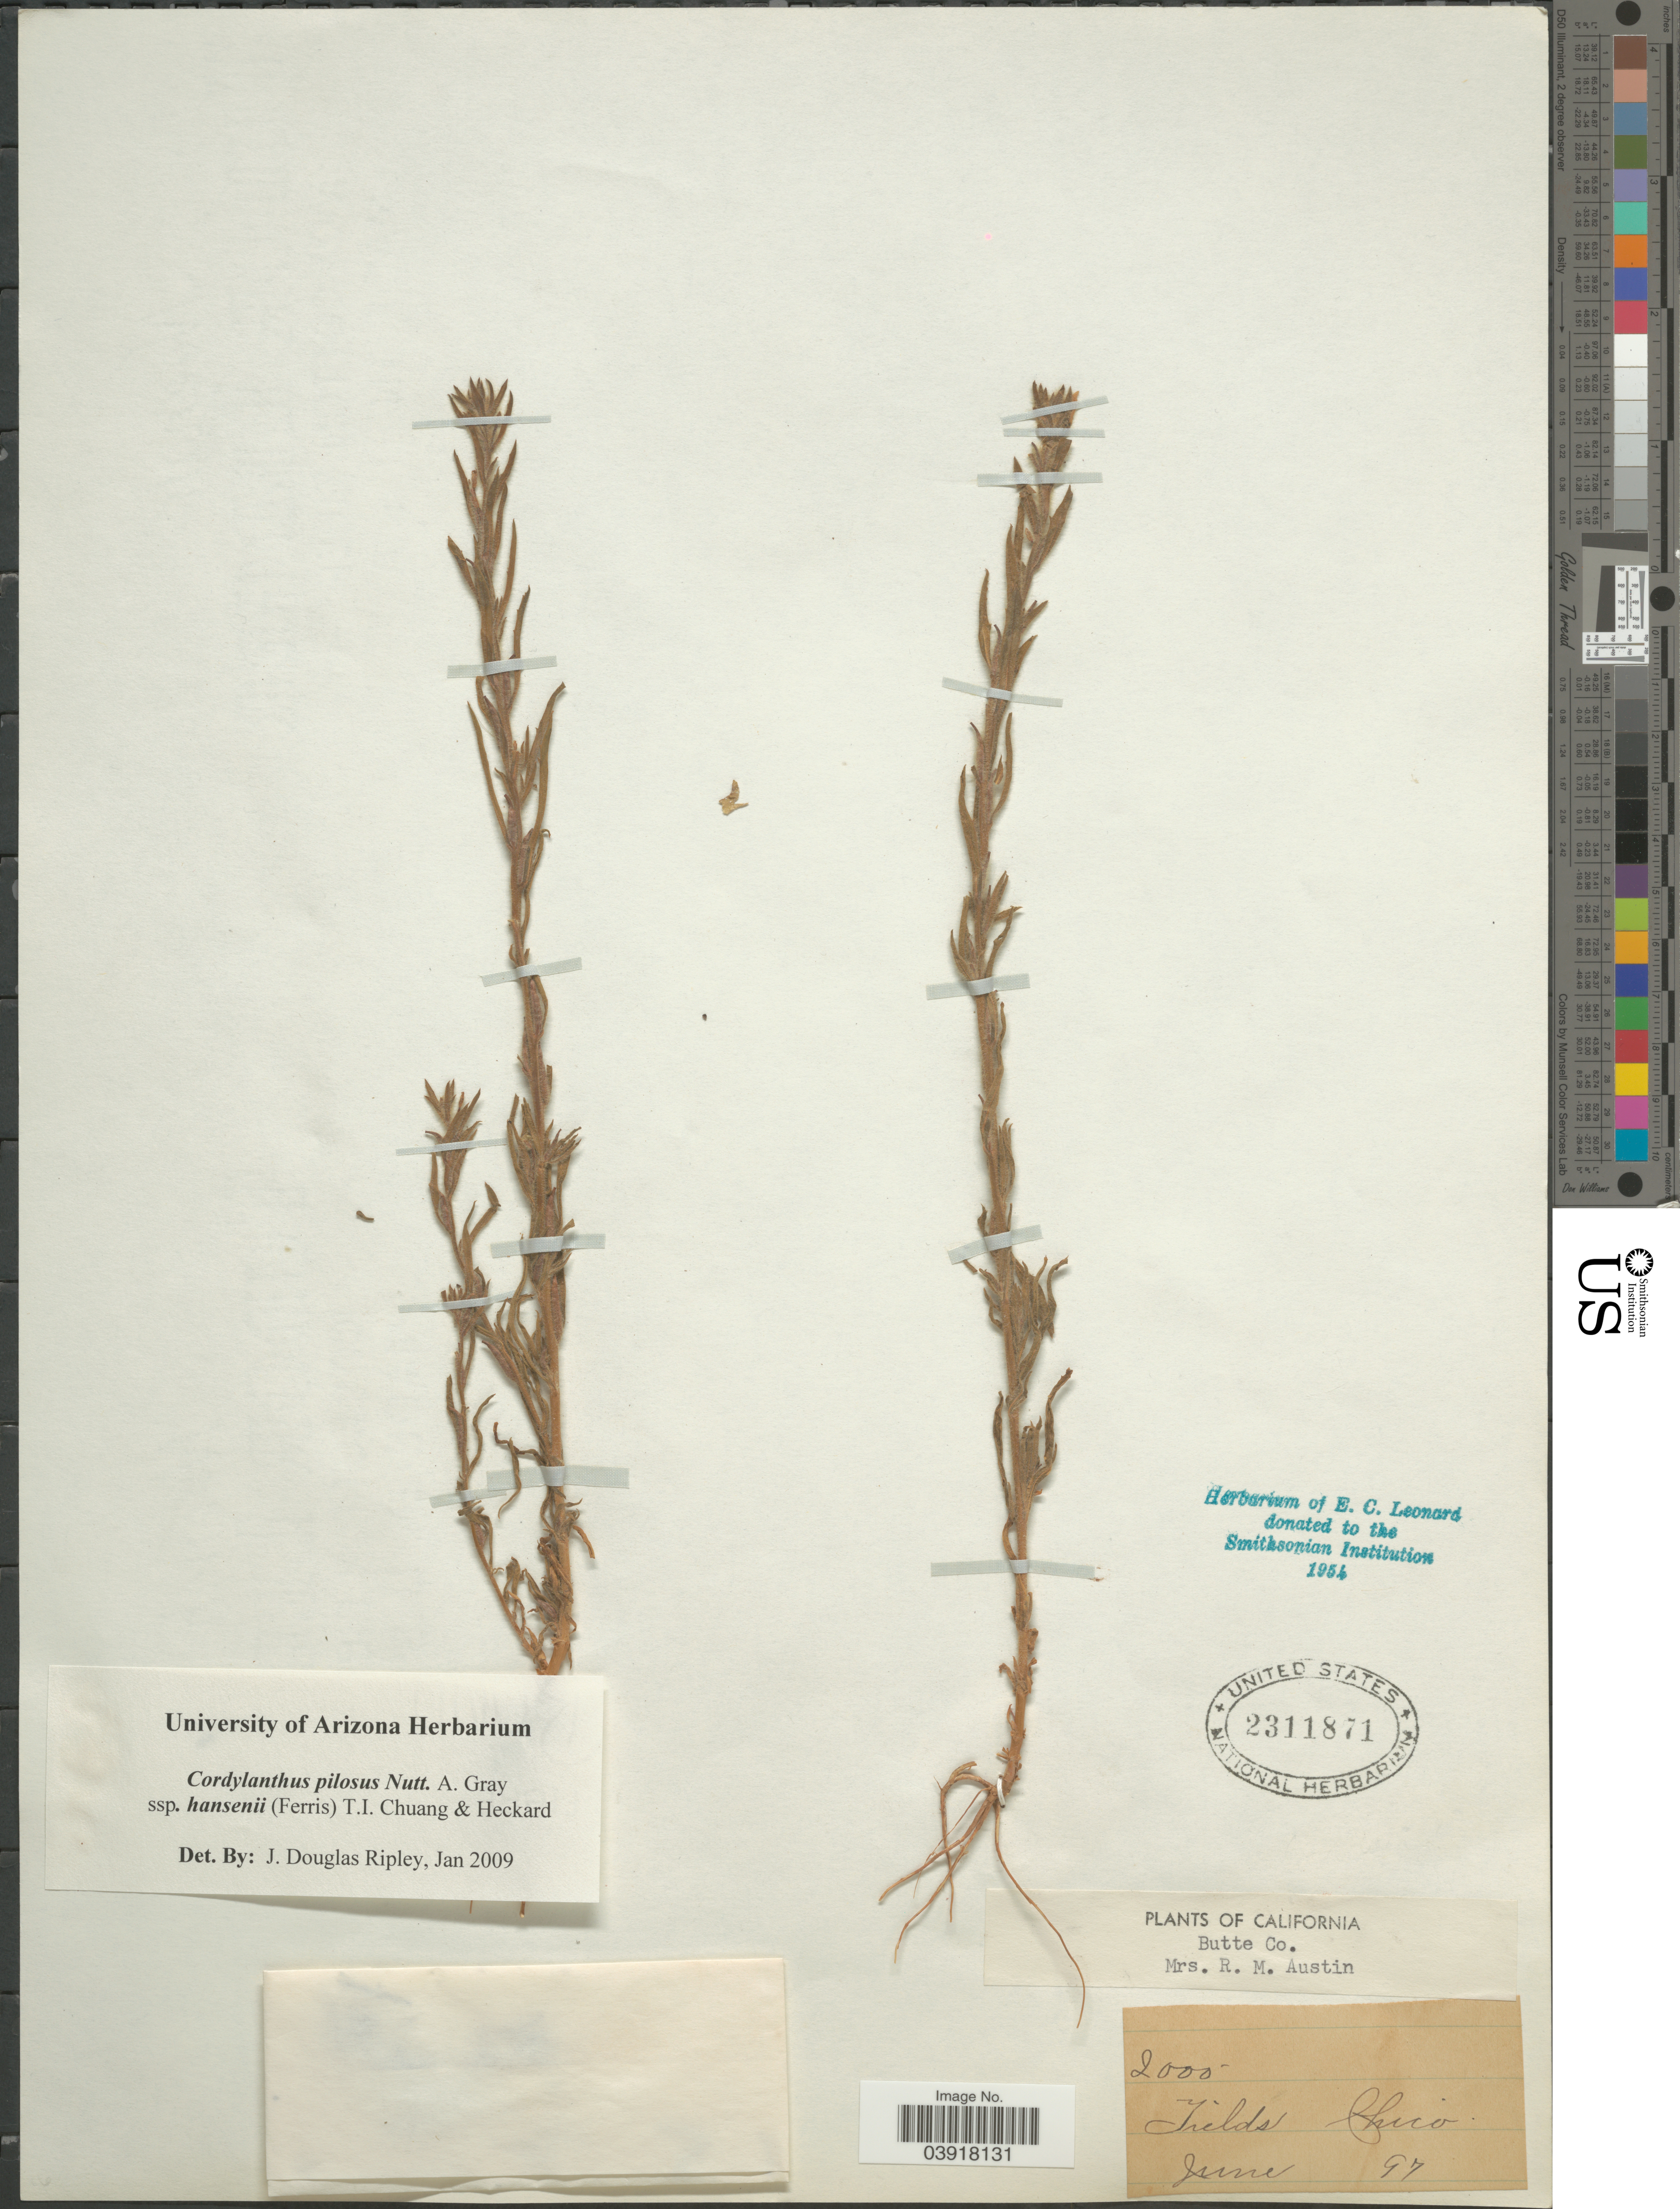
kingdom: Plantae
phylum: Tracheophyta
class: Magnoliopsida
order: Lamiales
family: Orobanchaceae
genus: Orthocarpus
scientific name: Orthocarpus sp.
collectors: R. Austin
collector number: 2000?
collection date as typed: Transcribed d/m/y: /6/97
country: United States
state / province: California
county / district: Butte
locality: Butte Co. Fields Chico.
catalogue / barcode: US 2311871